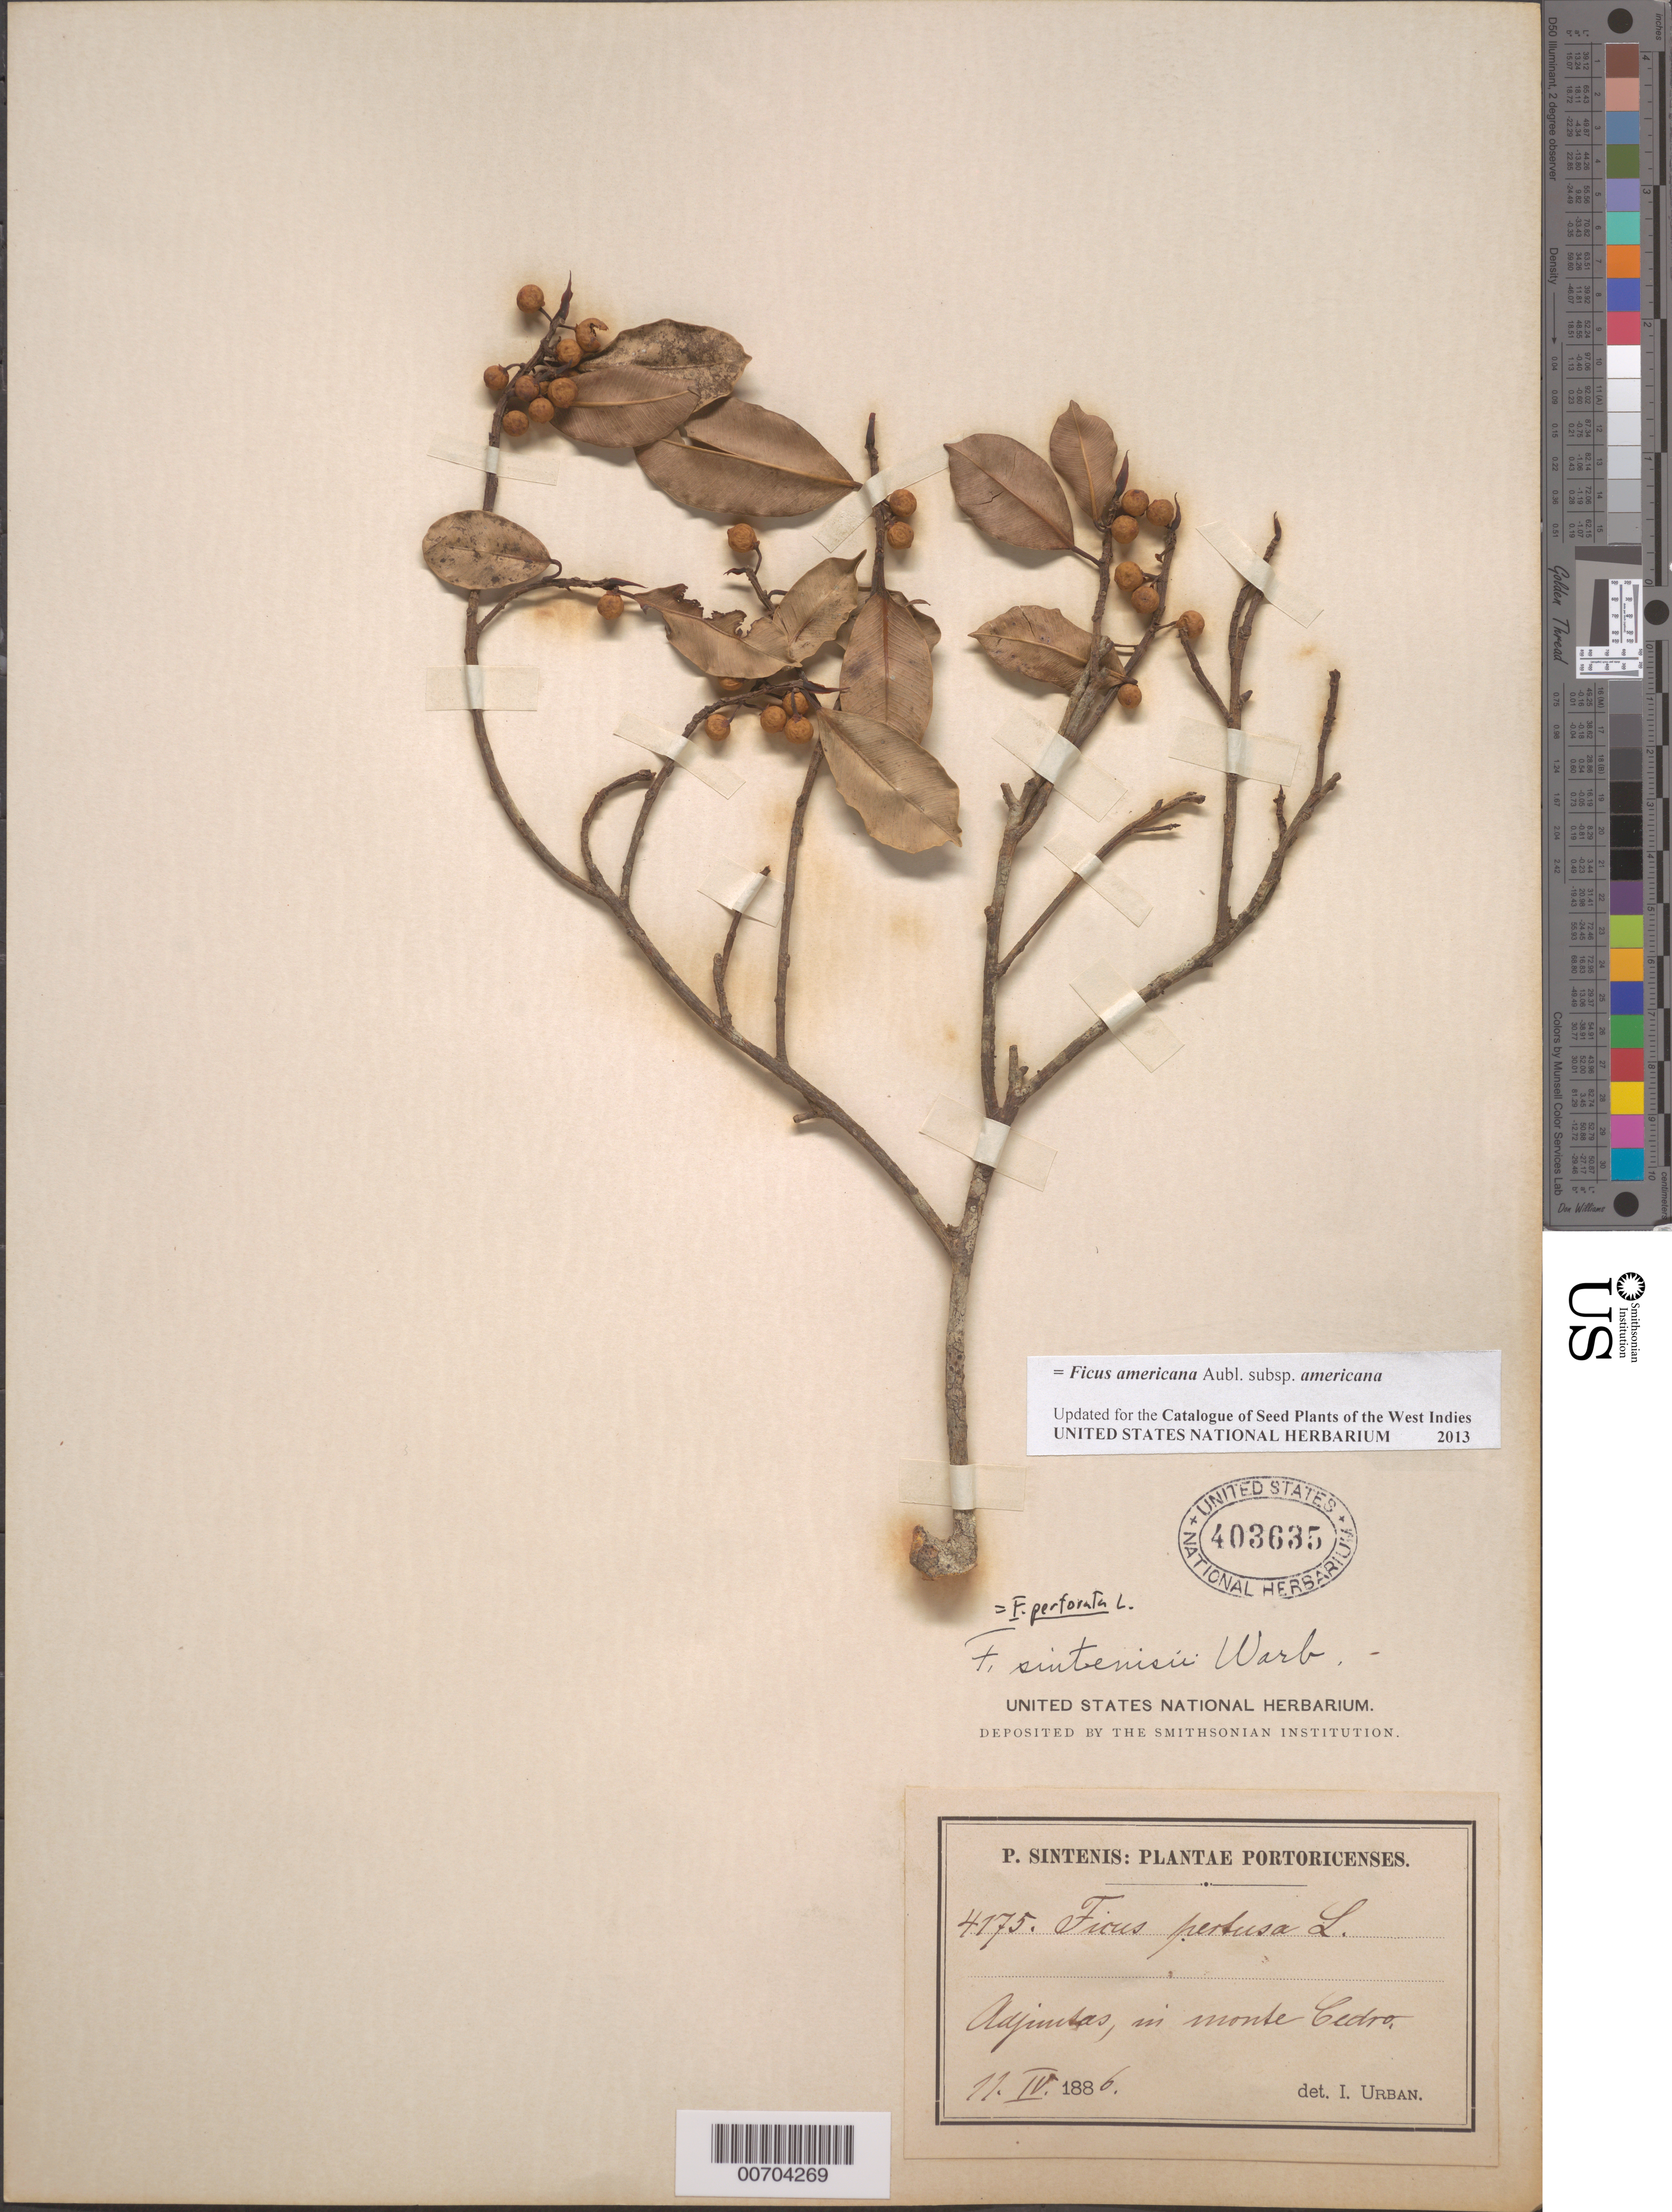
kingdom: Plantae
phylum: Tracheophyta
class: Magnoliopsida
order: Rosales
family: Moraceae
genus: Ficus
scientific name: Ficus perforata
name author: L.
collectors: P. Sintenis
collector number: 4175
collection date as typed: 11 Apr 1886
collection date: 1886-04-11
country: Puerto Rico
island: Greater Antilles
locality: Adjuntas, in monte Cedro.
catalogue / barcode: US 403635